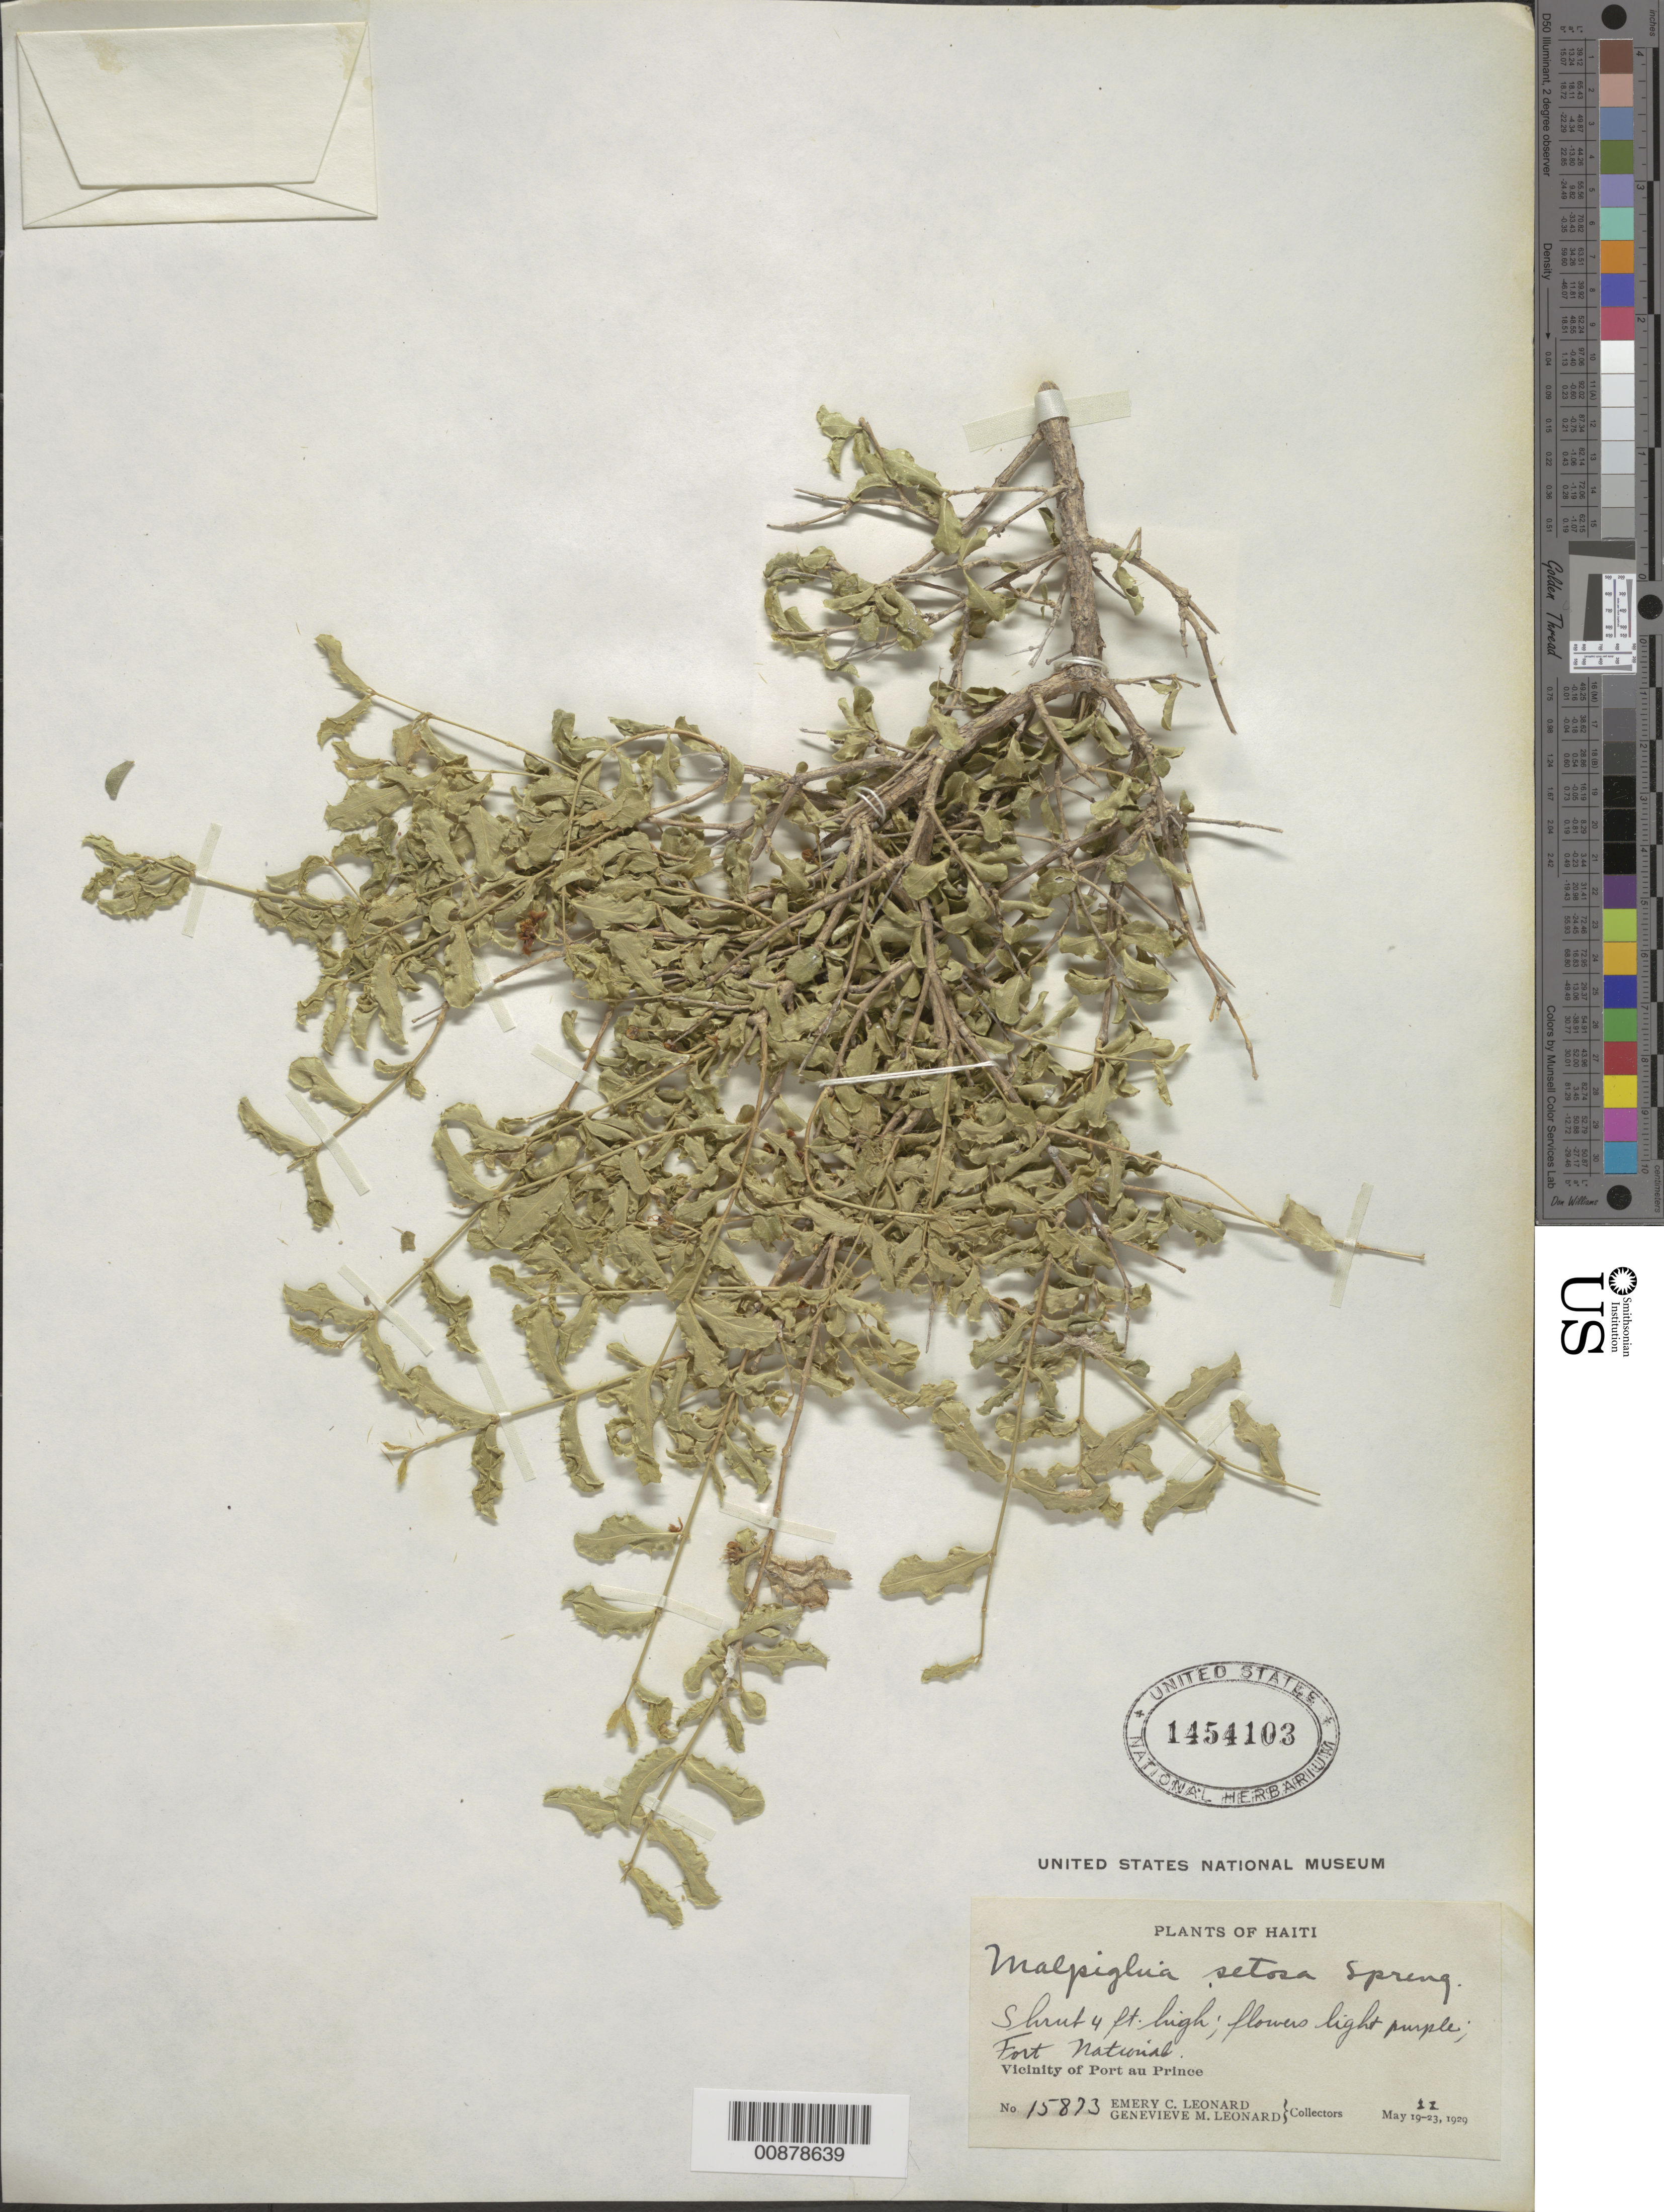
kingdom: Plantae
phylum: Tracheophyta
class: Magnoliopsida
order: Malpighiales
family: Malpighiaceae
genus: Malpighia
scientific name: Malpighia setosa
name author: Spreng.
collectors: E. C. Leonard & G. M. Leonard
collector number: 15873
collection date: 1929-05-22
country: Haiti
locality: Fort National. Vicinity of Port au Prince.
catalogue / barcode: US 1454103